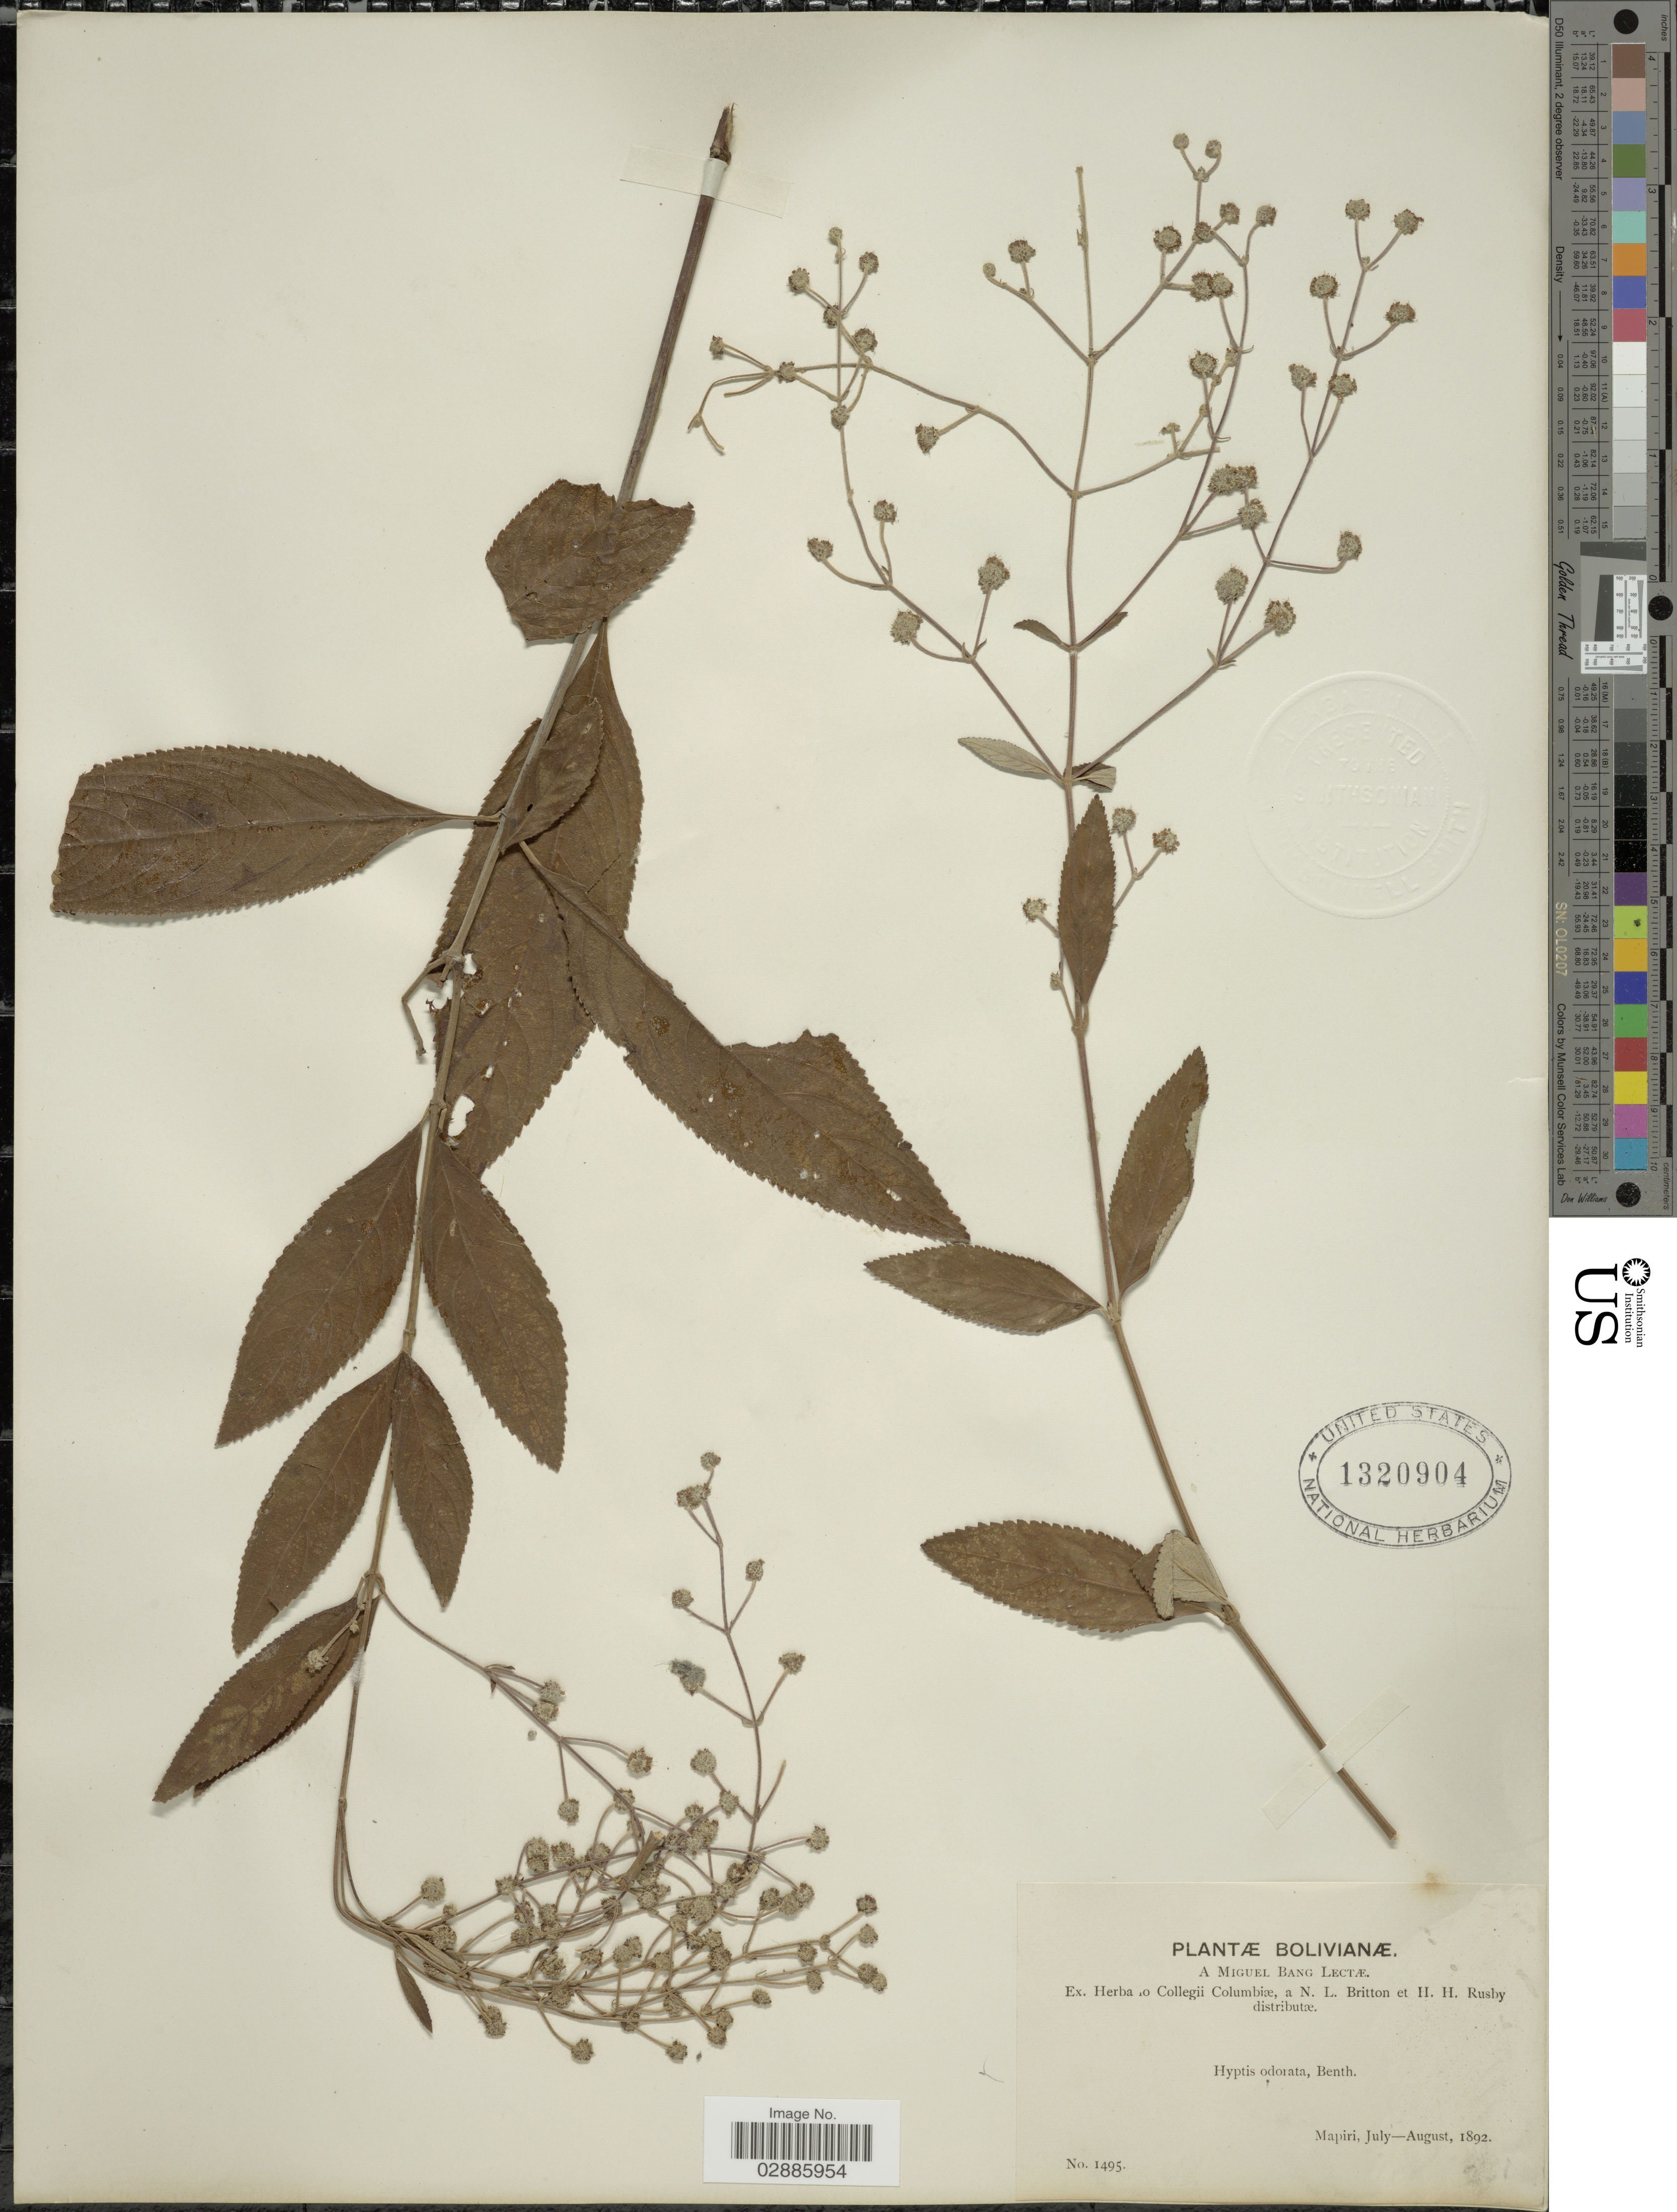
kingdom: Plantae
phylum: Tracheophyta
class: Magnoliopsida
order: Lamiales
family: Lamiaceae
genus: Hyptis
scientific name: Hyptis odorata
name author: Benth.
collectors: M. Bang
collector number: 1495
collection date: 1892-07/1892-08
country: Bolivia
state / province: La Paz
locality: Mapiri.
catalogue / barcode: US 1320904